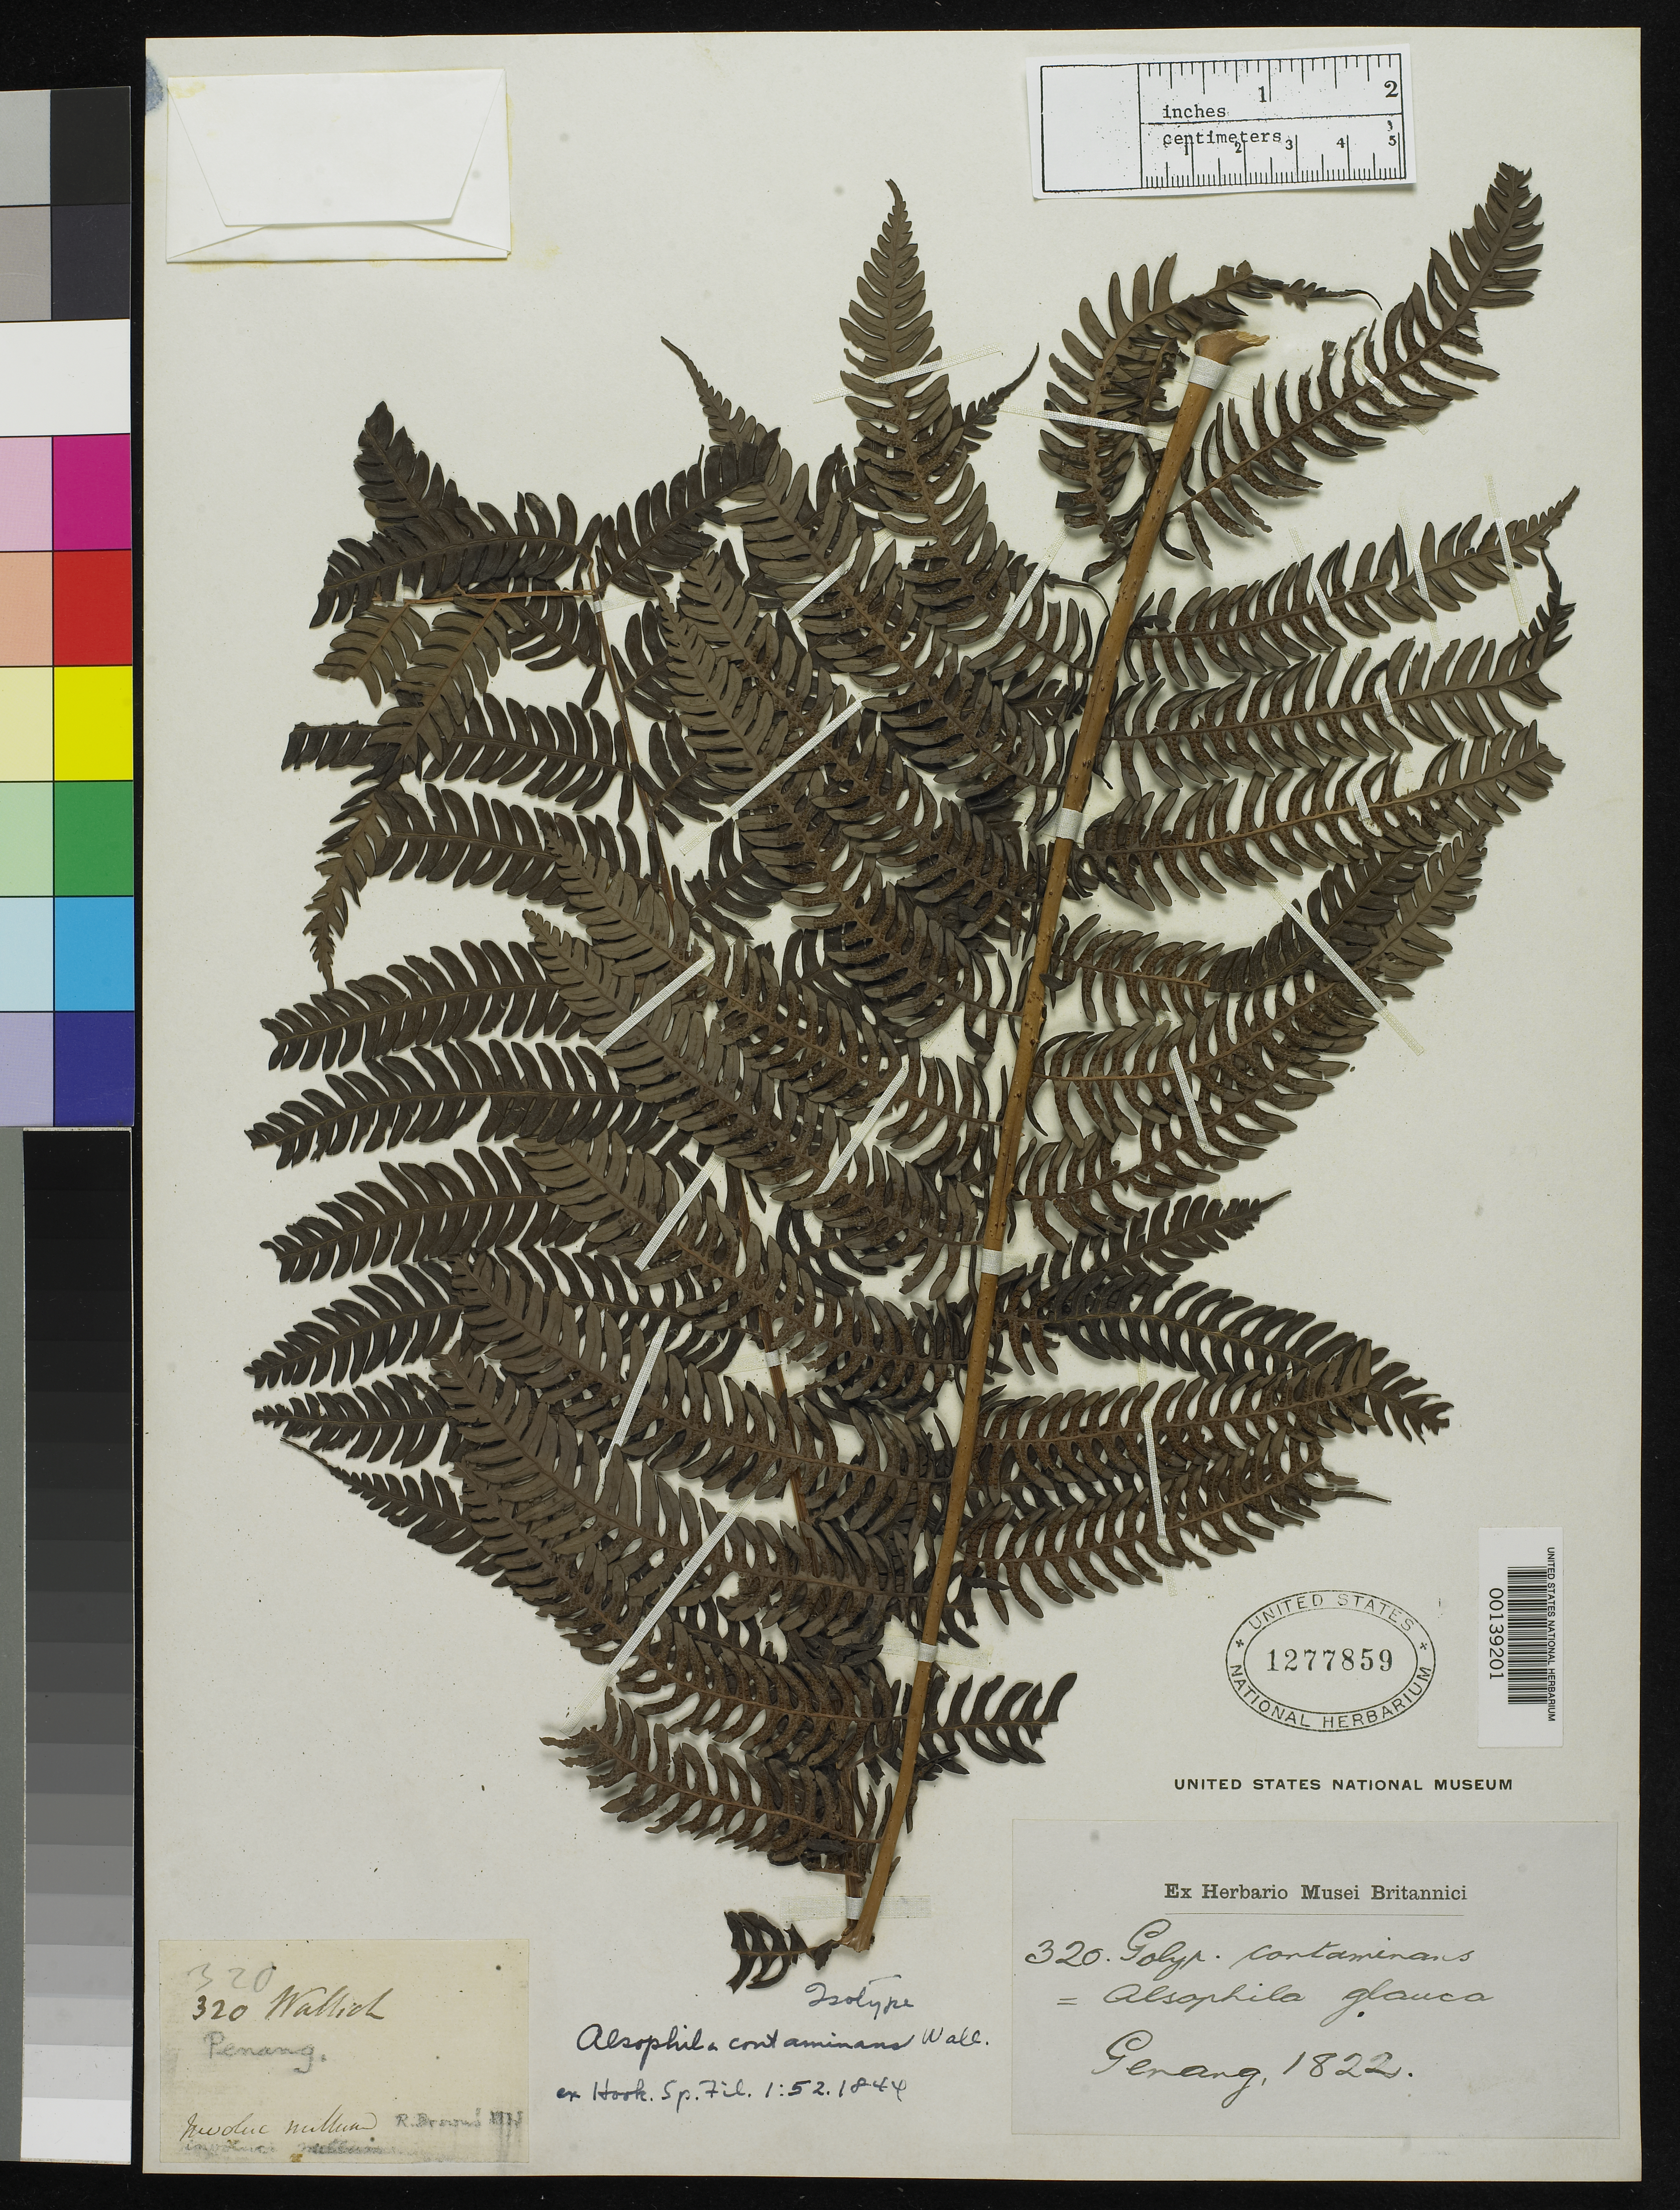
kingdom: Plantae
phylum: Tracheophyta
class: Polypodiopsida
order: Cyatheales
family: Cyatheaceae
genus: Alsophila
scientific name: Alsophila contaminans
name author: Wall. ex Hook.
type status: Type Collection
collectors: N. Wallich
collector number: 320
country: Malaysia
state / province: Pulau Pinang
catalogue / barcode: US 1277859